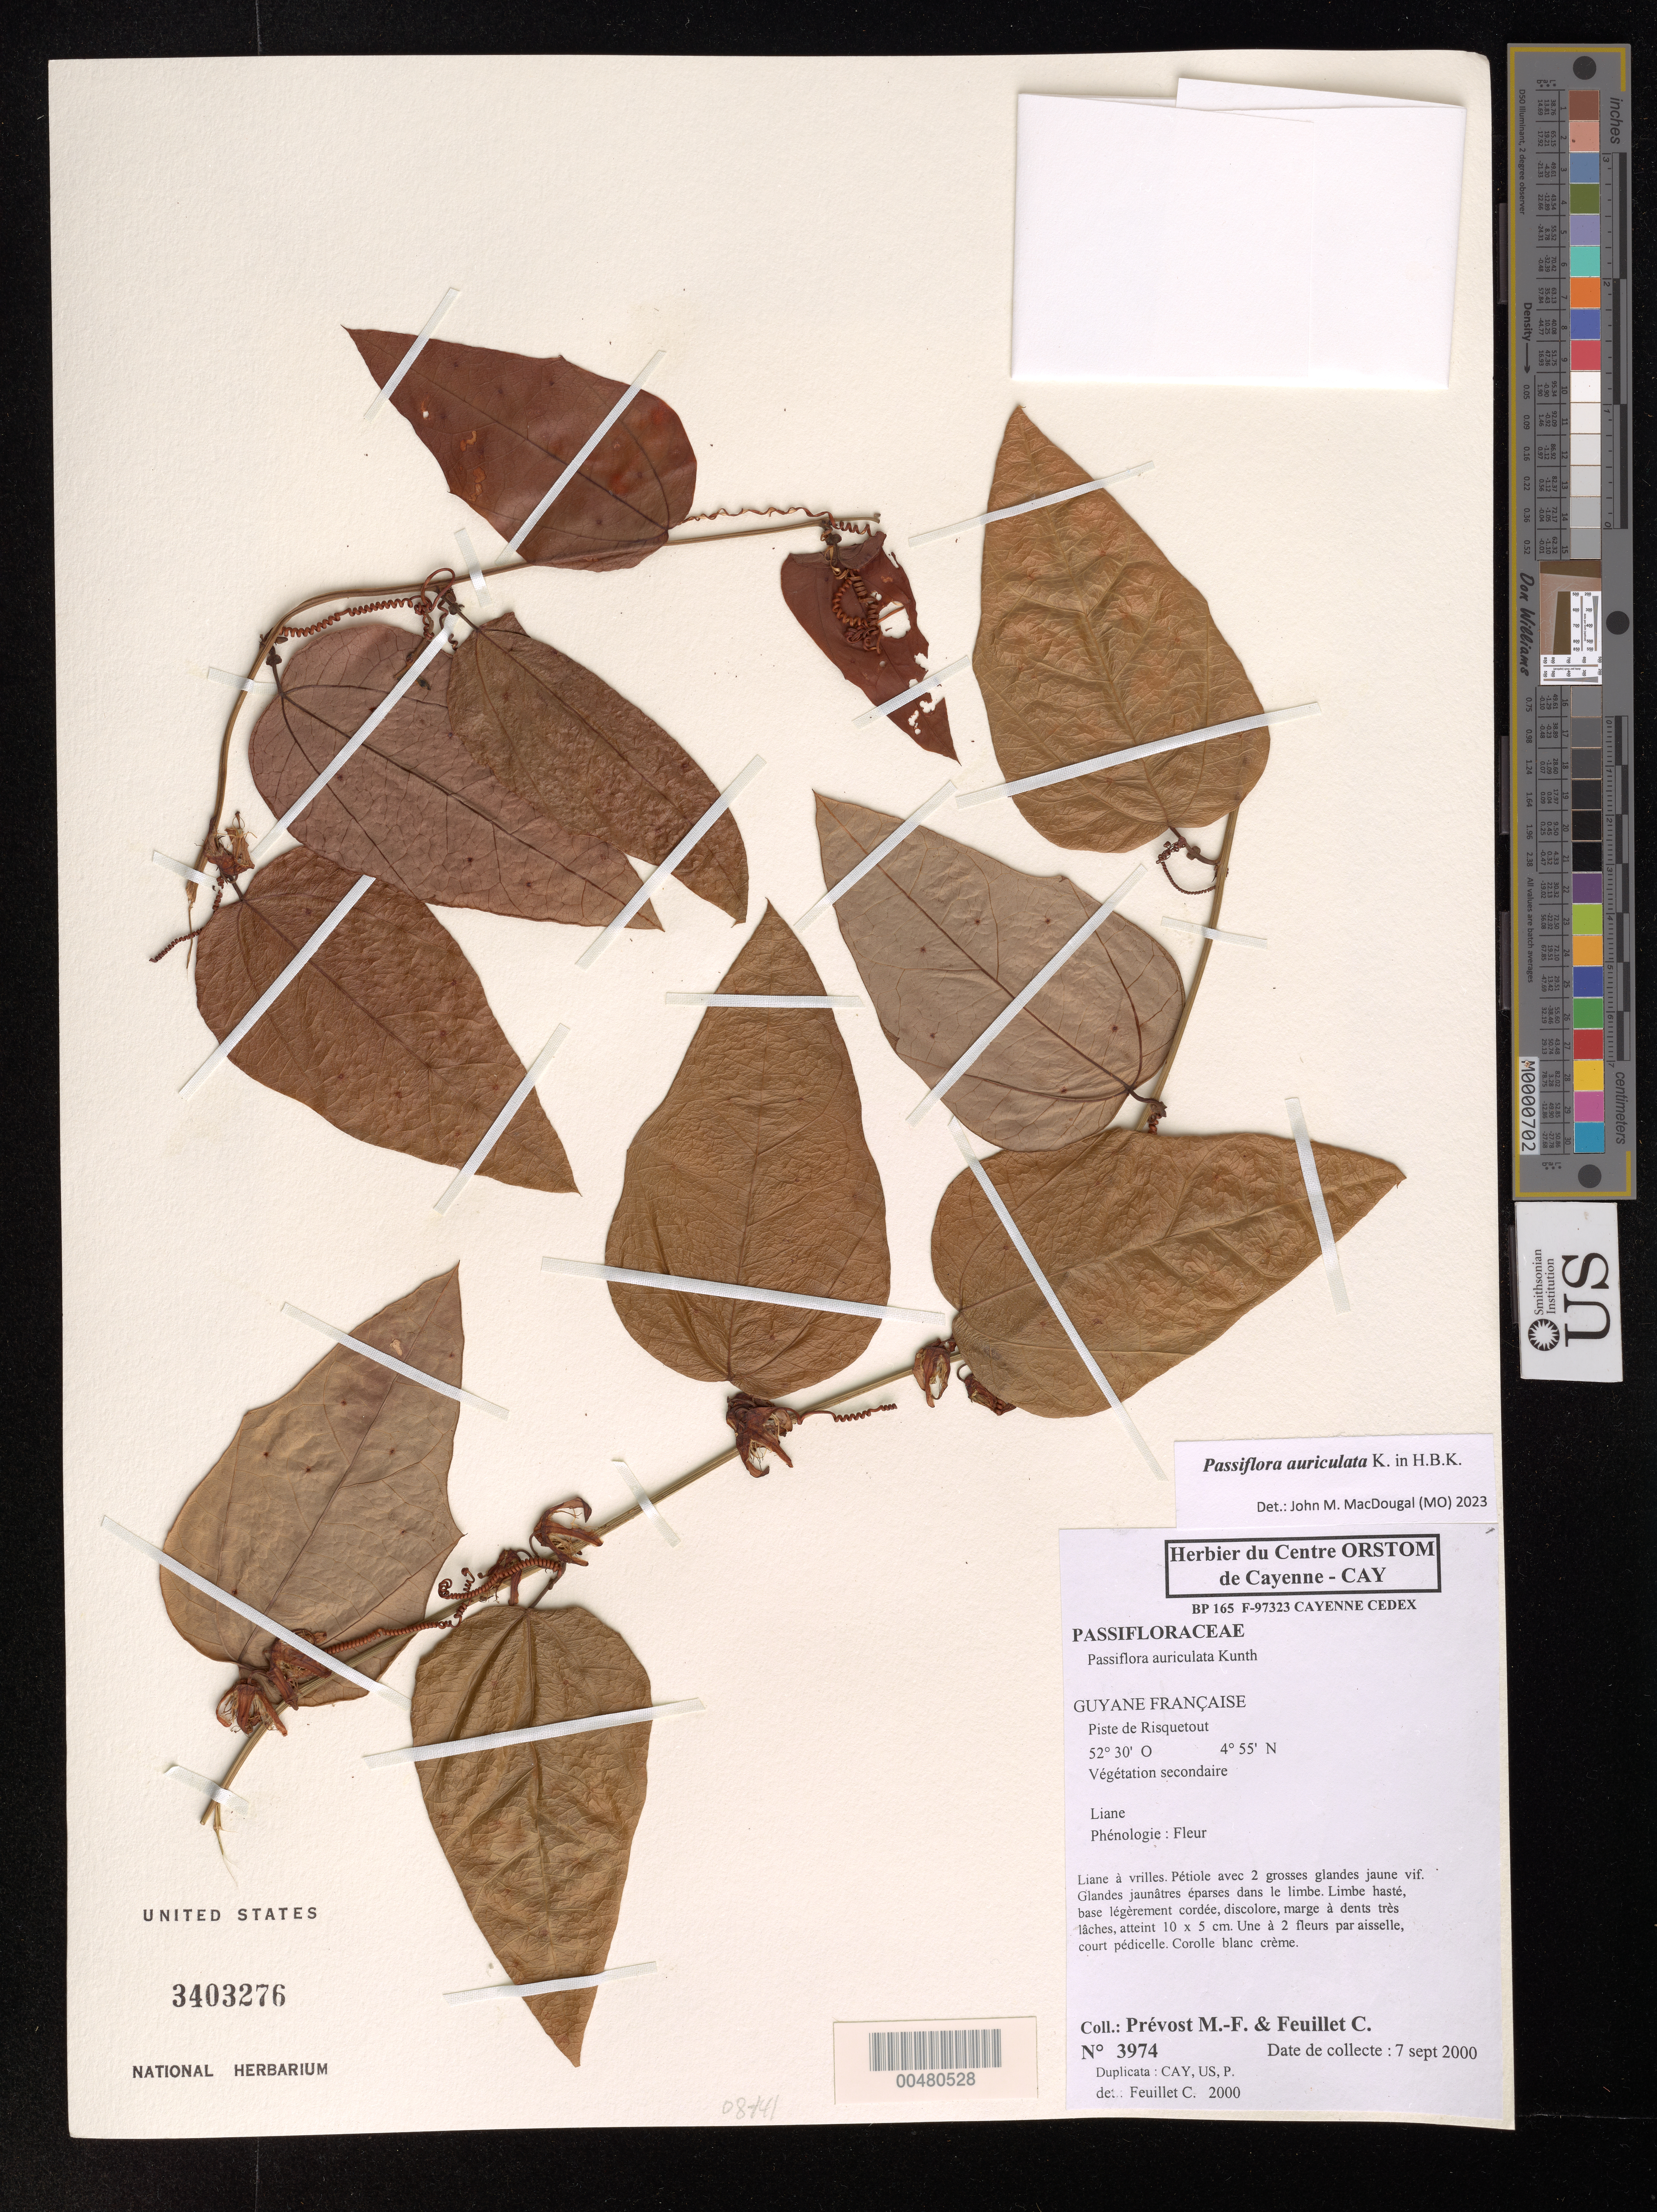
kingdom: Plantae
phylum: Tracheophyta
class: Magnoliopsida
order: Malpighiales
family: Passifloraceae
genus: Passiflora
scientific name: Passiflora auriculata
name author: Kunth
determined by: Feuillet, C.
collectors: M.-F. Prévost & C. Feuillet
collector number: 3974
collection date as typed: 7-Sep-00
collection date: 2000-09-07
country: French Guiana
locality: Piste de Risquetout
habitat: Végétation secondaire